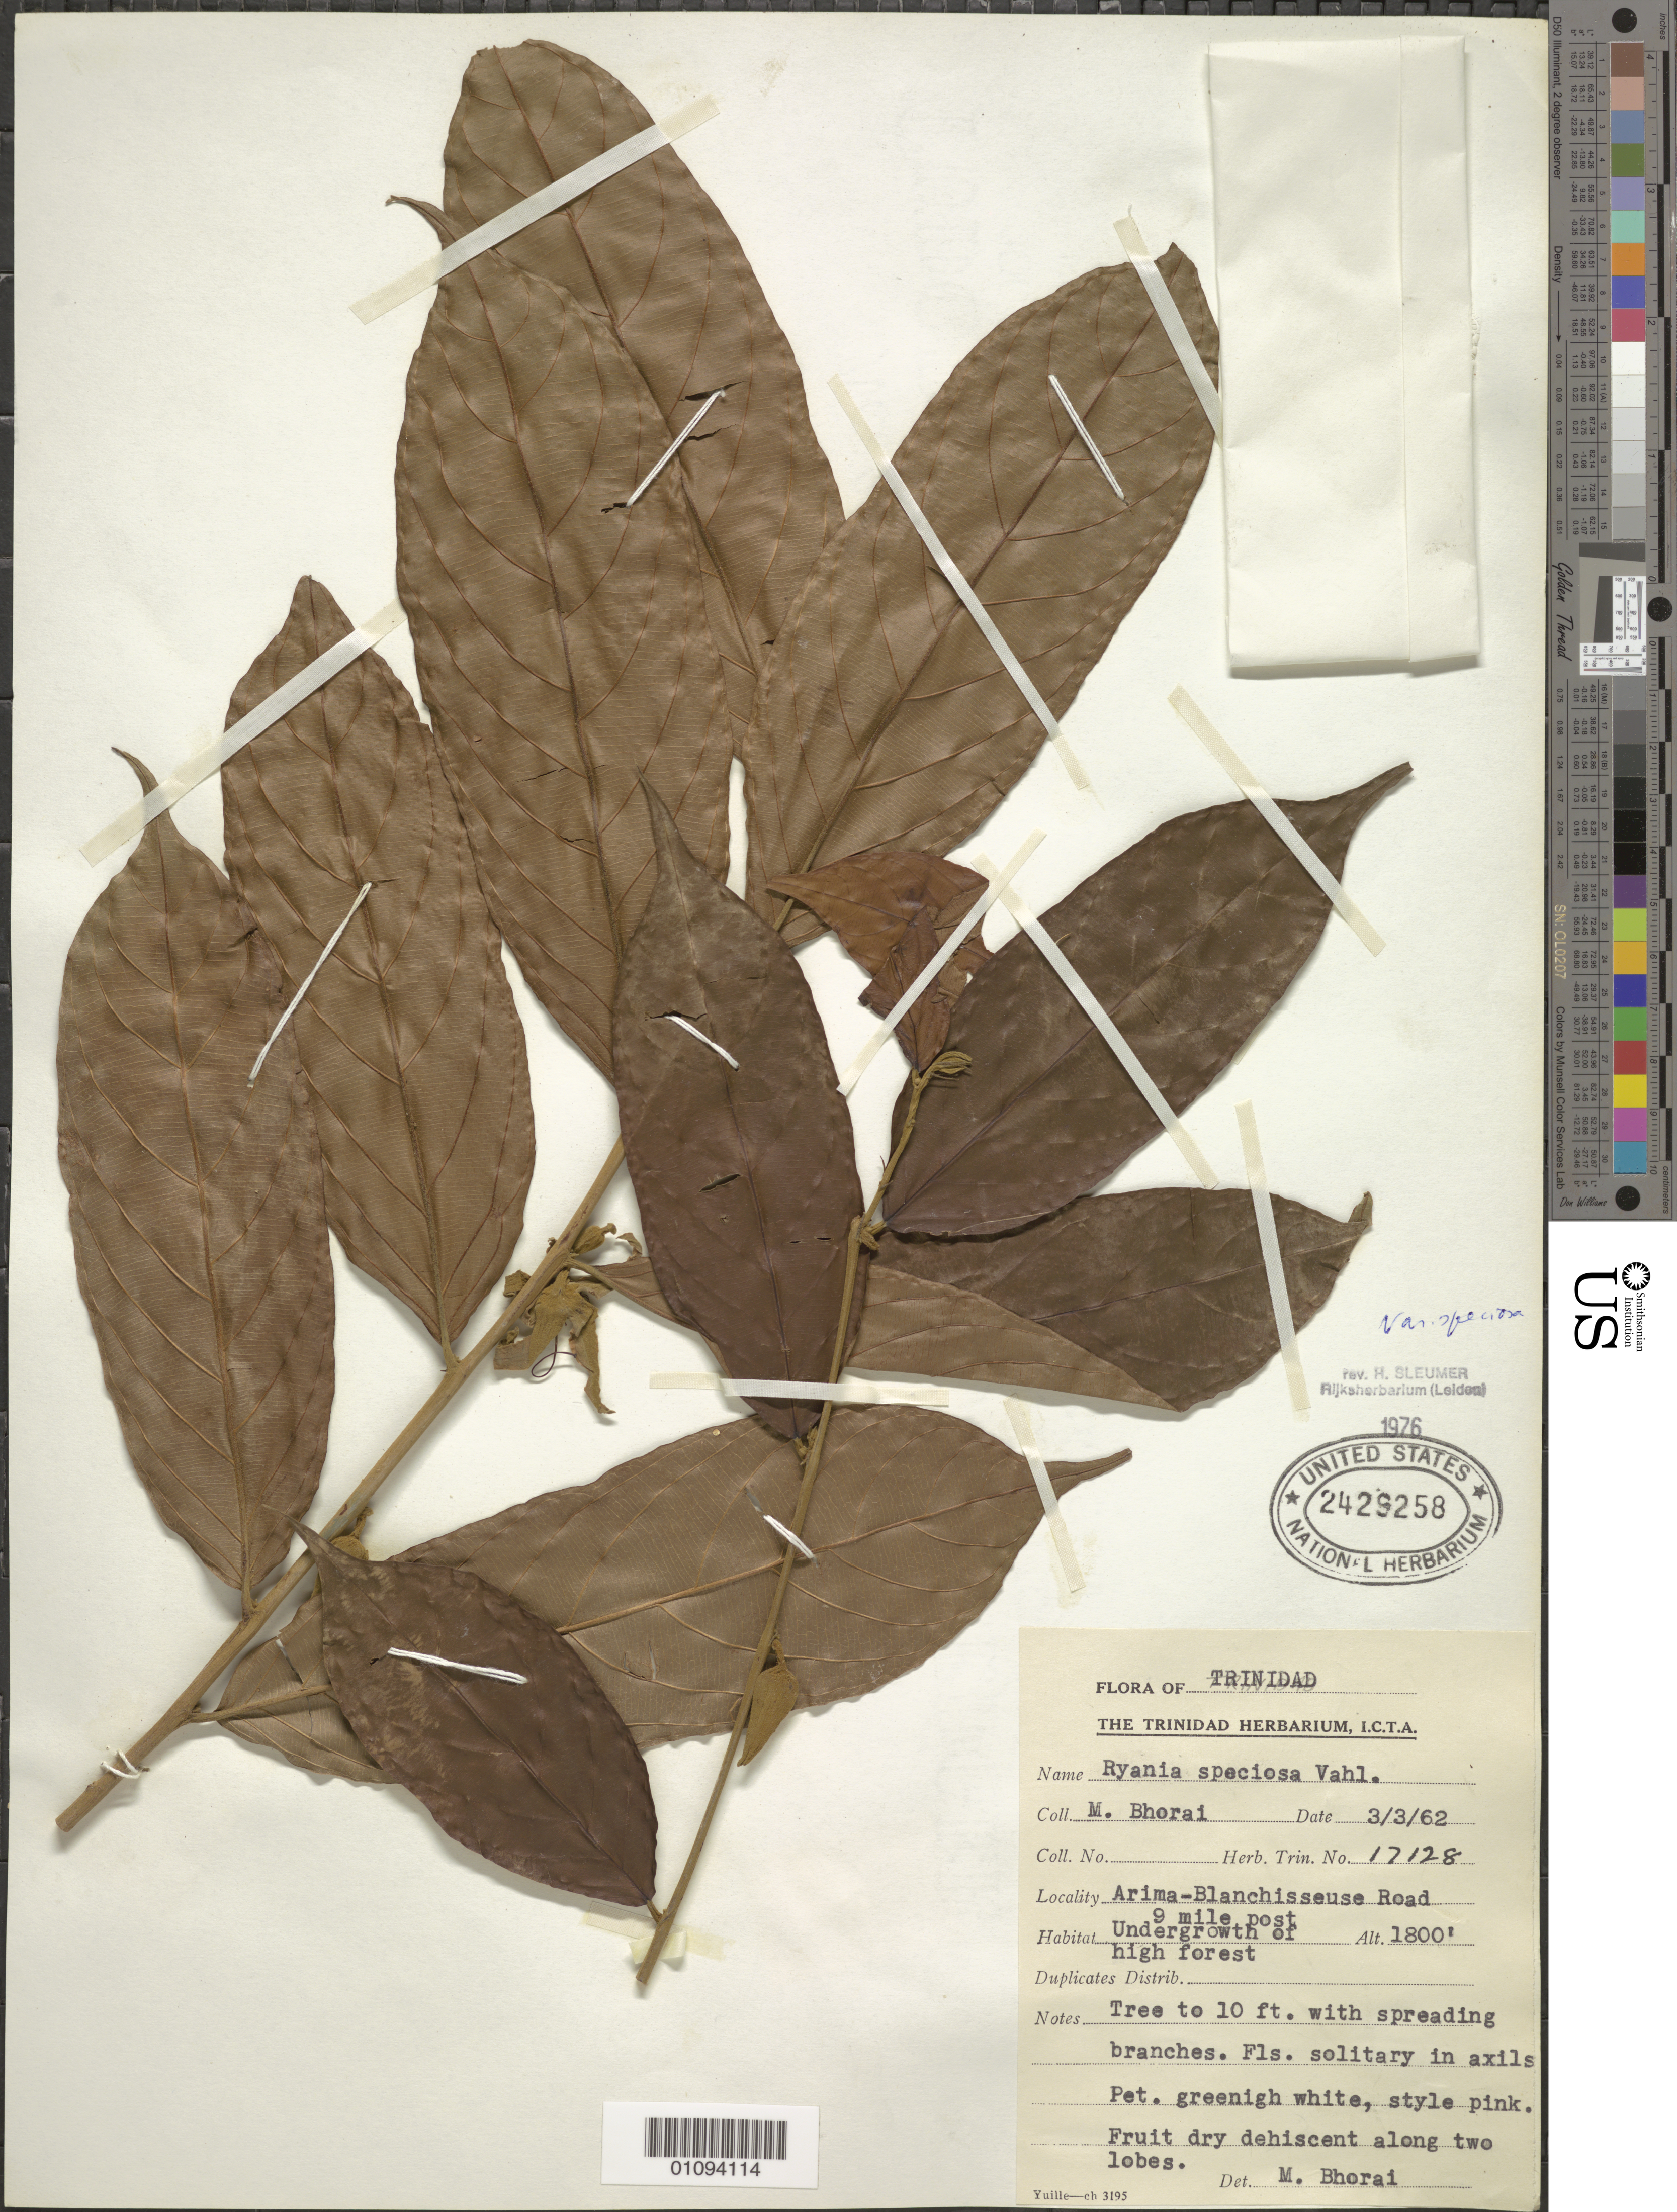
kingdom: Plantae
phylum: Tracheophyta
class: Magnoliopsida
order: Malpighiales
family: Salicaceae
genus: Ryania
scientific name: Ryania speciosa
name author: Vahl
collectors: M. Bhorai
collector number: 17128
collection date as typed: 03 Mar 1962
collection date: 1962-03-03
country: Trinidad and Tobago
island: Trinidad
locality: Arima-Blanchisseuse Road 9 mile post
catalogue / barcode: US 2429258